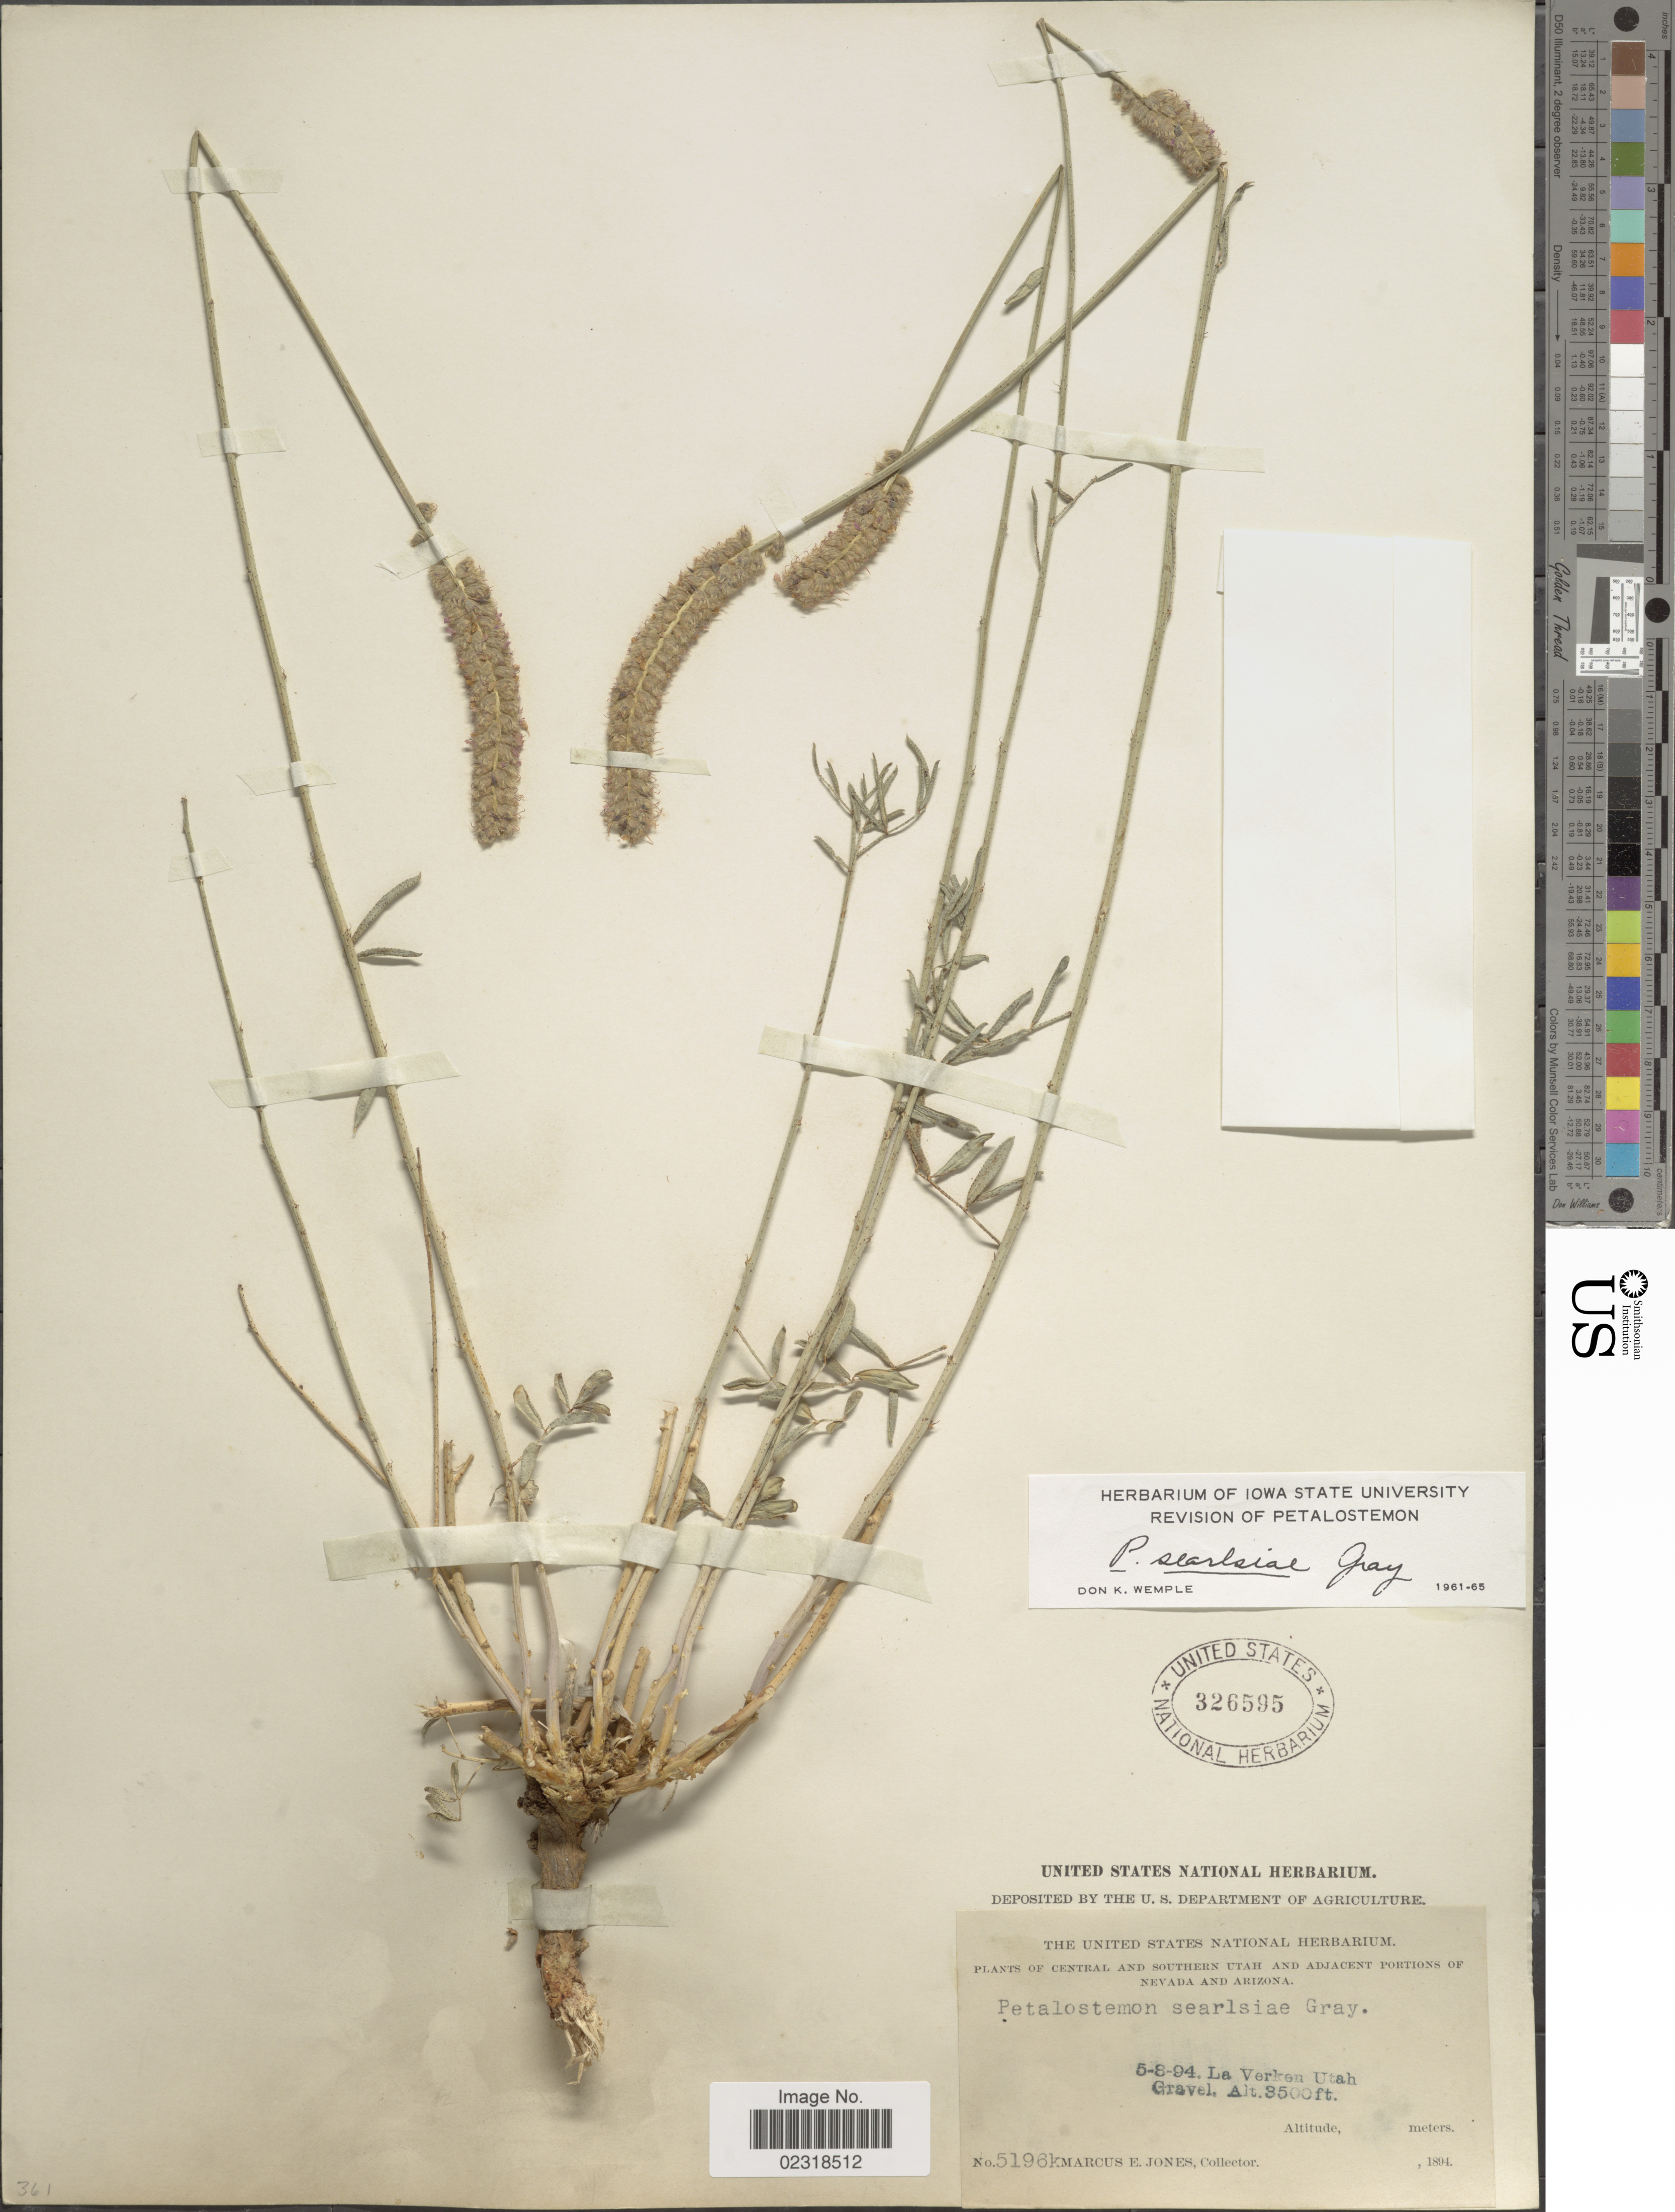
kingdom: Plantae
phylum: Tracheophyta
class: Magnoliopsida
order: Fabales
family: Fabaceae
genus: Dalea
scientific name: Dalea searlsiae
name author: (A. Gray) Barneby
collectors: M. E. Jones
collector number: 5196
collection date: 1894-05-08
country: United States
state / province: Utah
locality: La Verken, Utah, Gravel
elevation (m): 1067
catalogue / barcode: US 326595